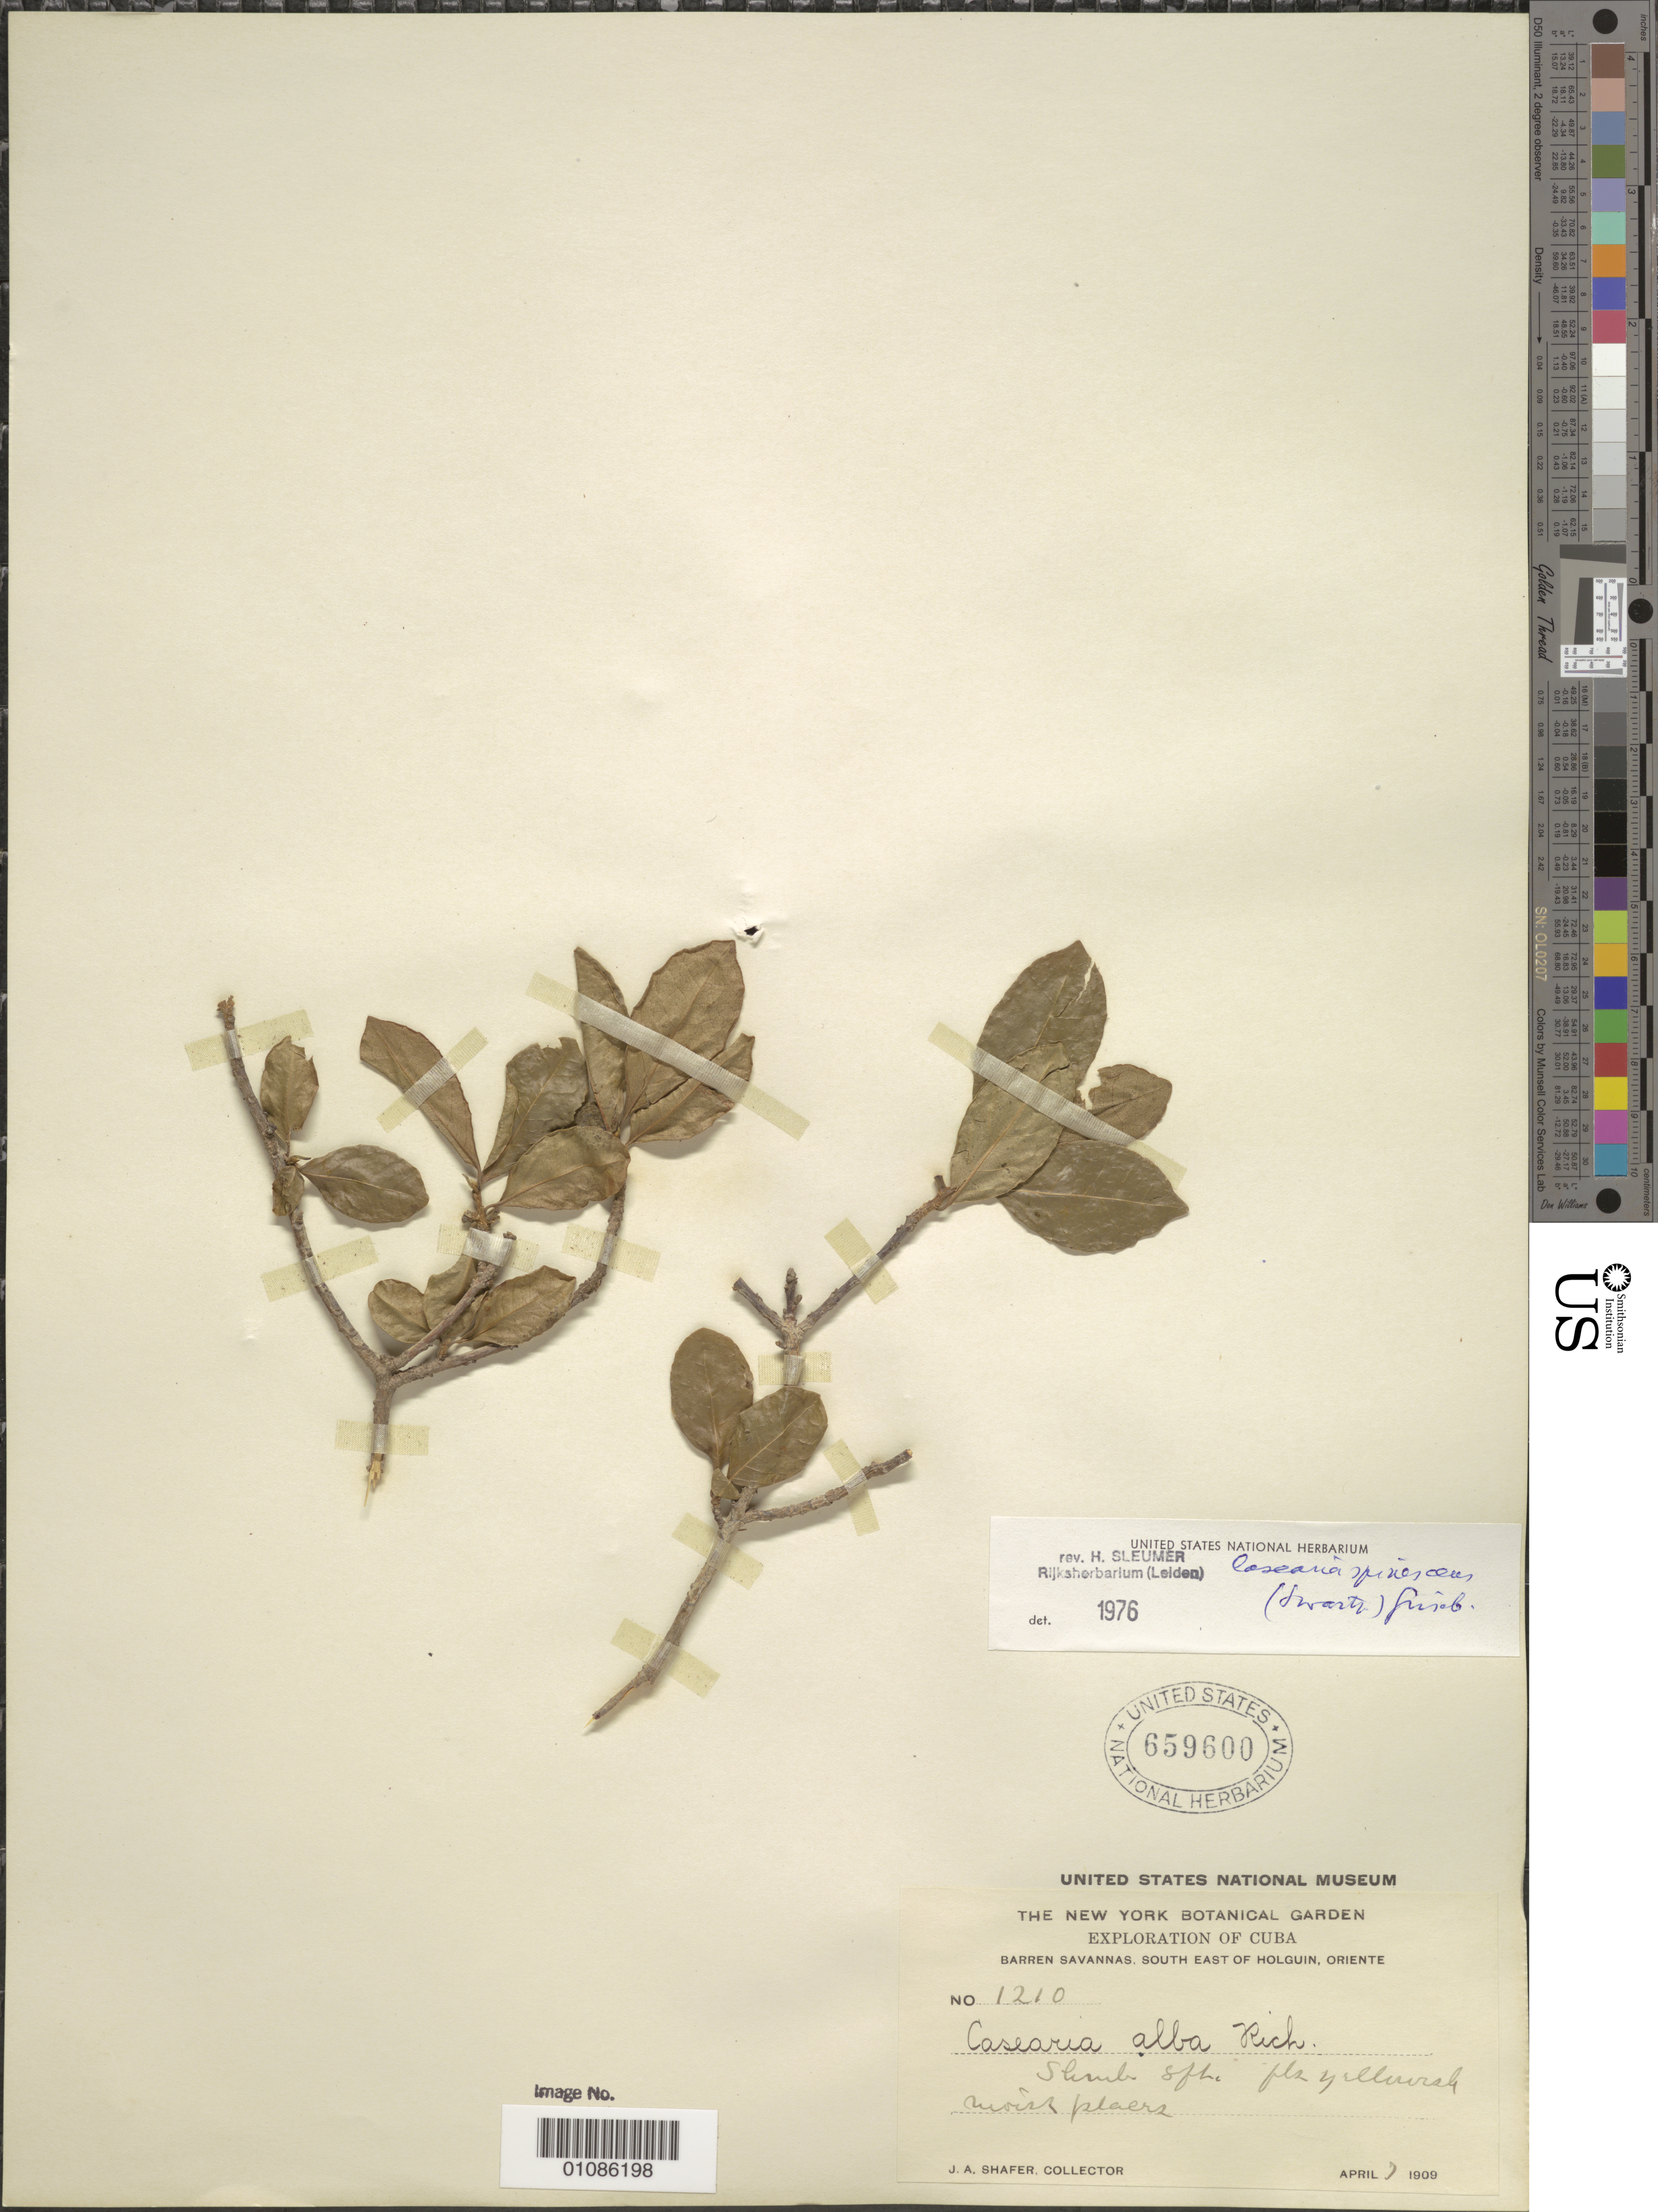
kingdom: Plantae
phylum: Tracheophyta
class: Magnoliopsida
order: Malpighiales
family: Salicaceae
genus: Casearia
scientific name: Casearia alba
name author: A. Rich.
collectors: J. A. Shafer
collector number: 1210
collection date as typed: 07 Apr 1909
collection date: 1909-04-07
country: Cuba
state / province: Holguín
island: Cuba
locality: Barren Savannas, S E of Holguin, oriente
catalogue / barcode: US 659600